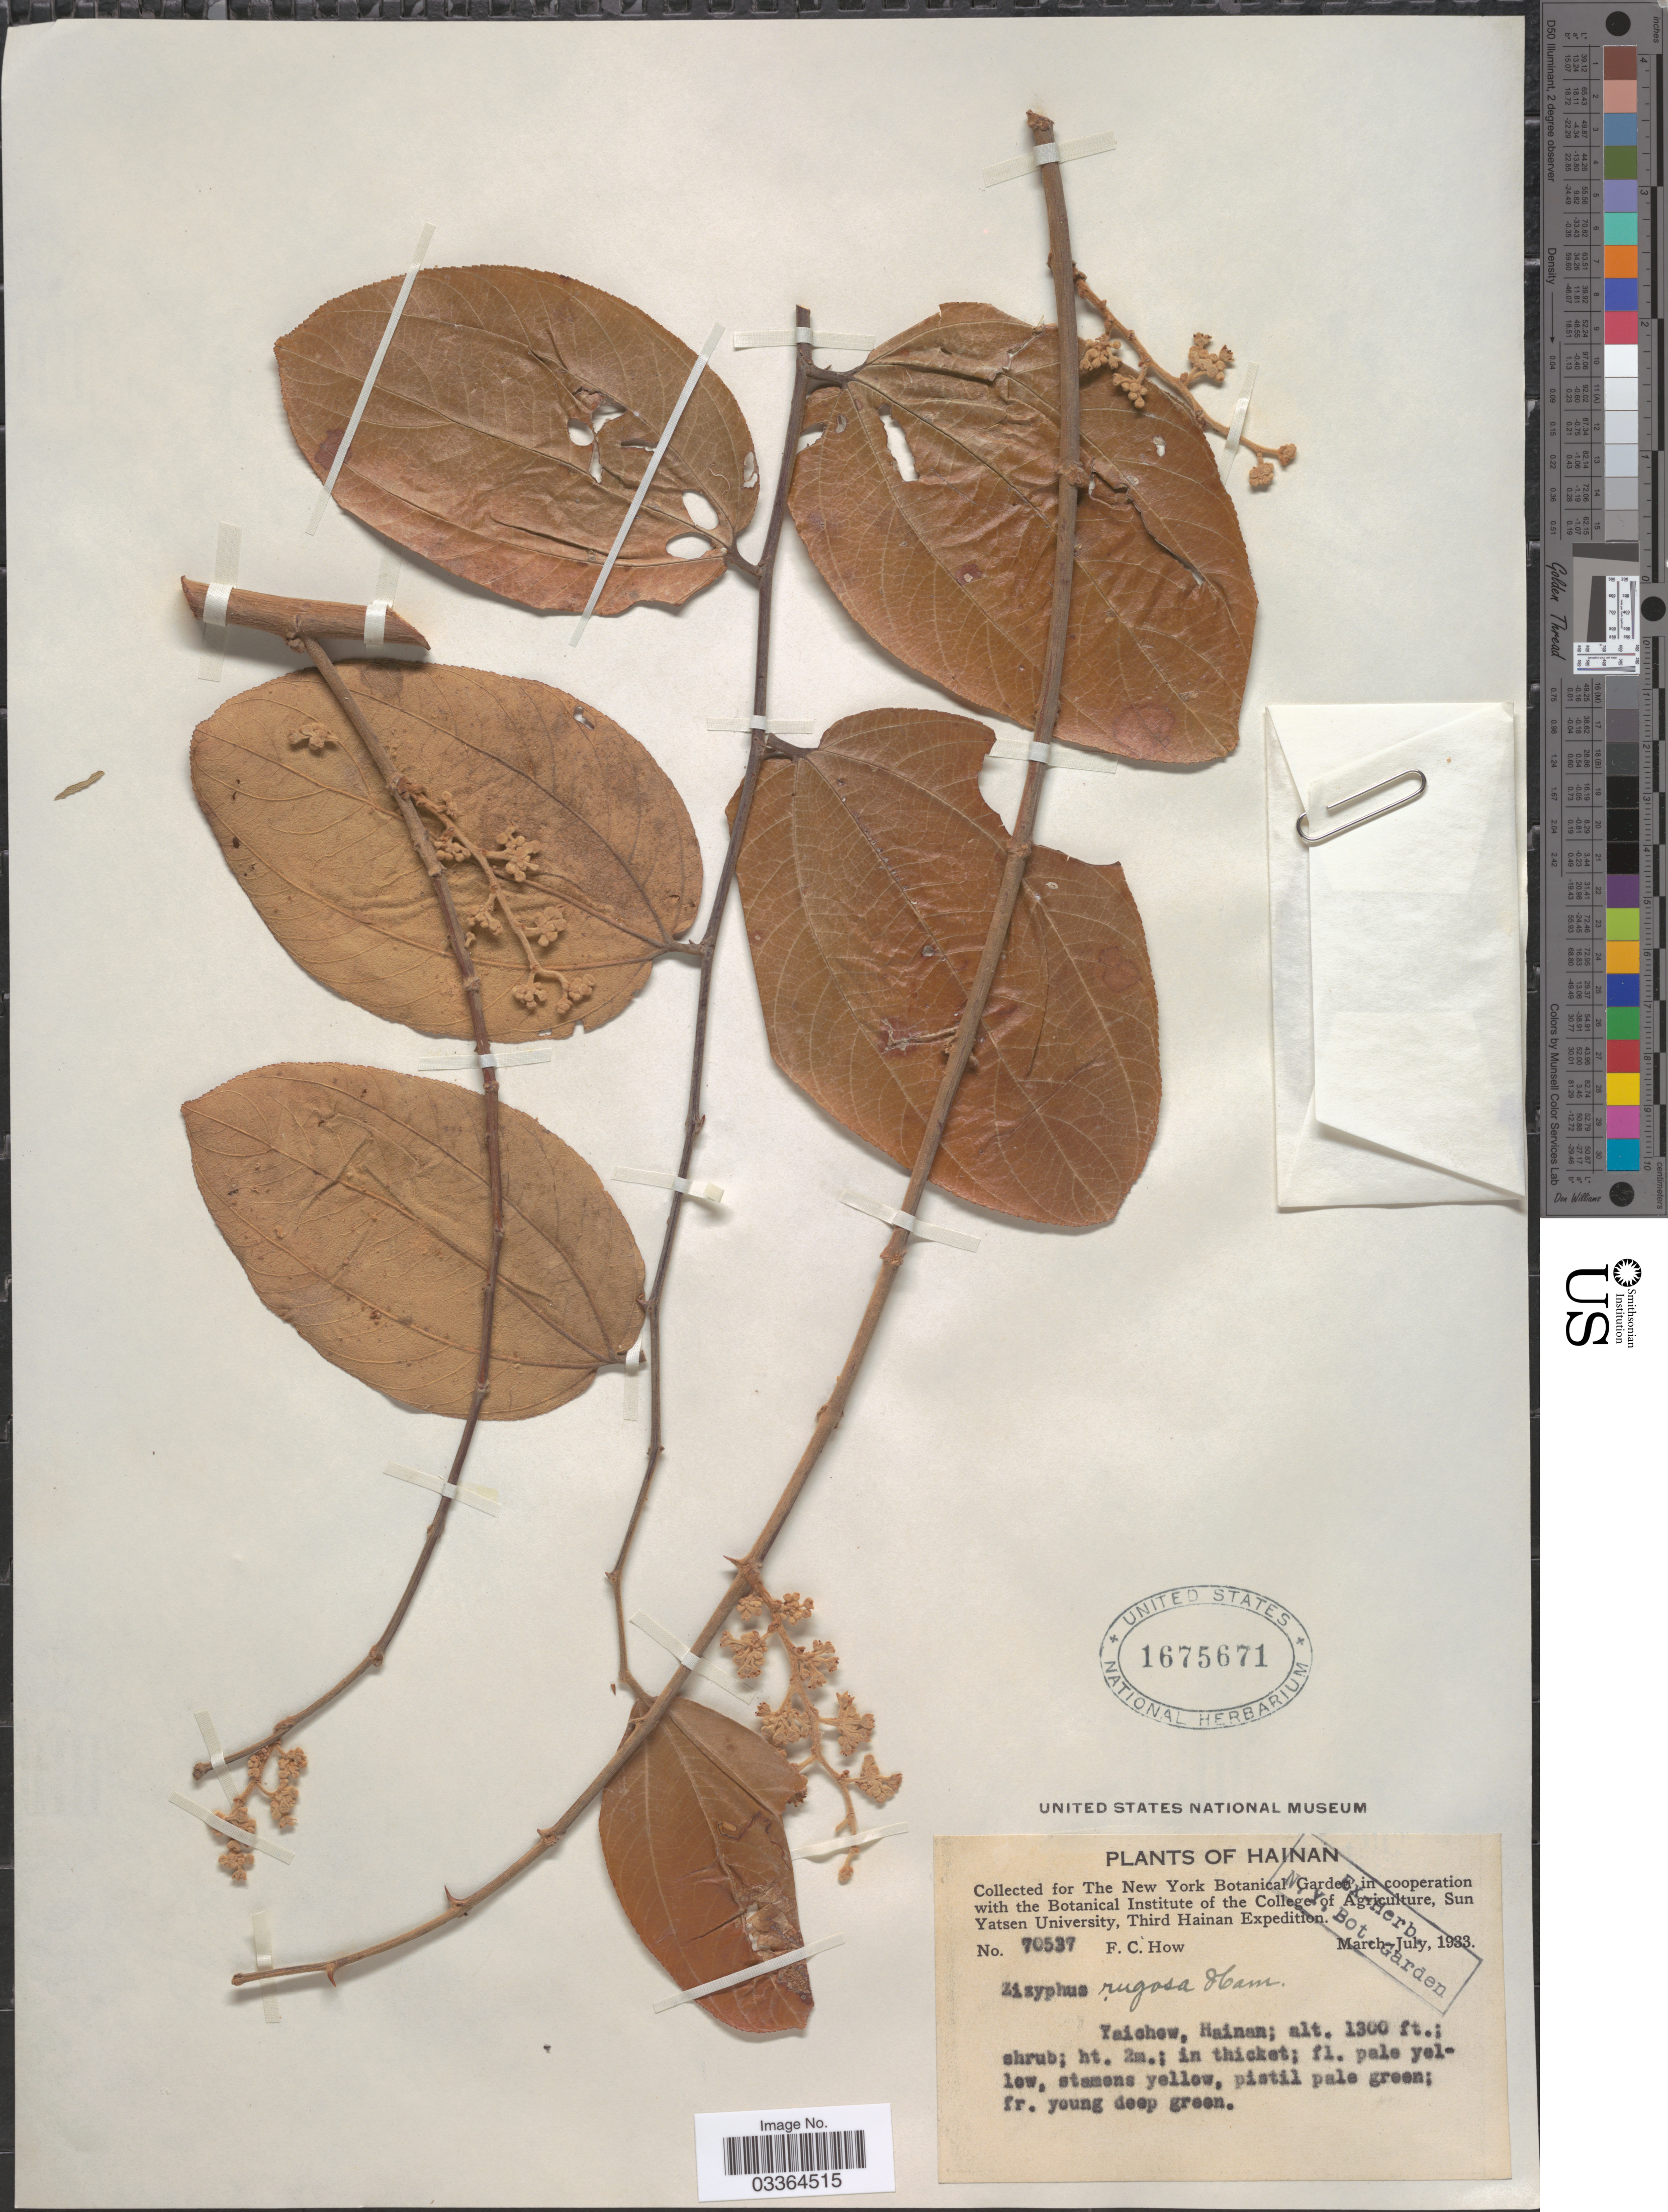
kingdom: Plantae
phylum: Tracheophyta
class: Magnoliopsida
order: Rosales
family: Rhamnaceae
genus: Ziziphus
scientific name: Ziziphus rugosa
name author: Lam.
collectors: F. C. How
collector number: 70537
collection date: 1933-03/1933-07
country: China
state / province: Hainan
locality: Yaichow.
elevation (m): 396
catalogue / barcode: US 1675671